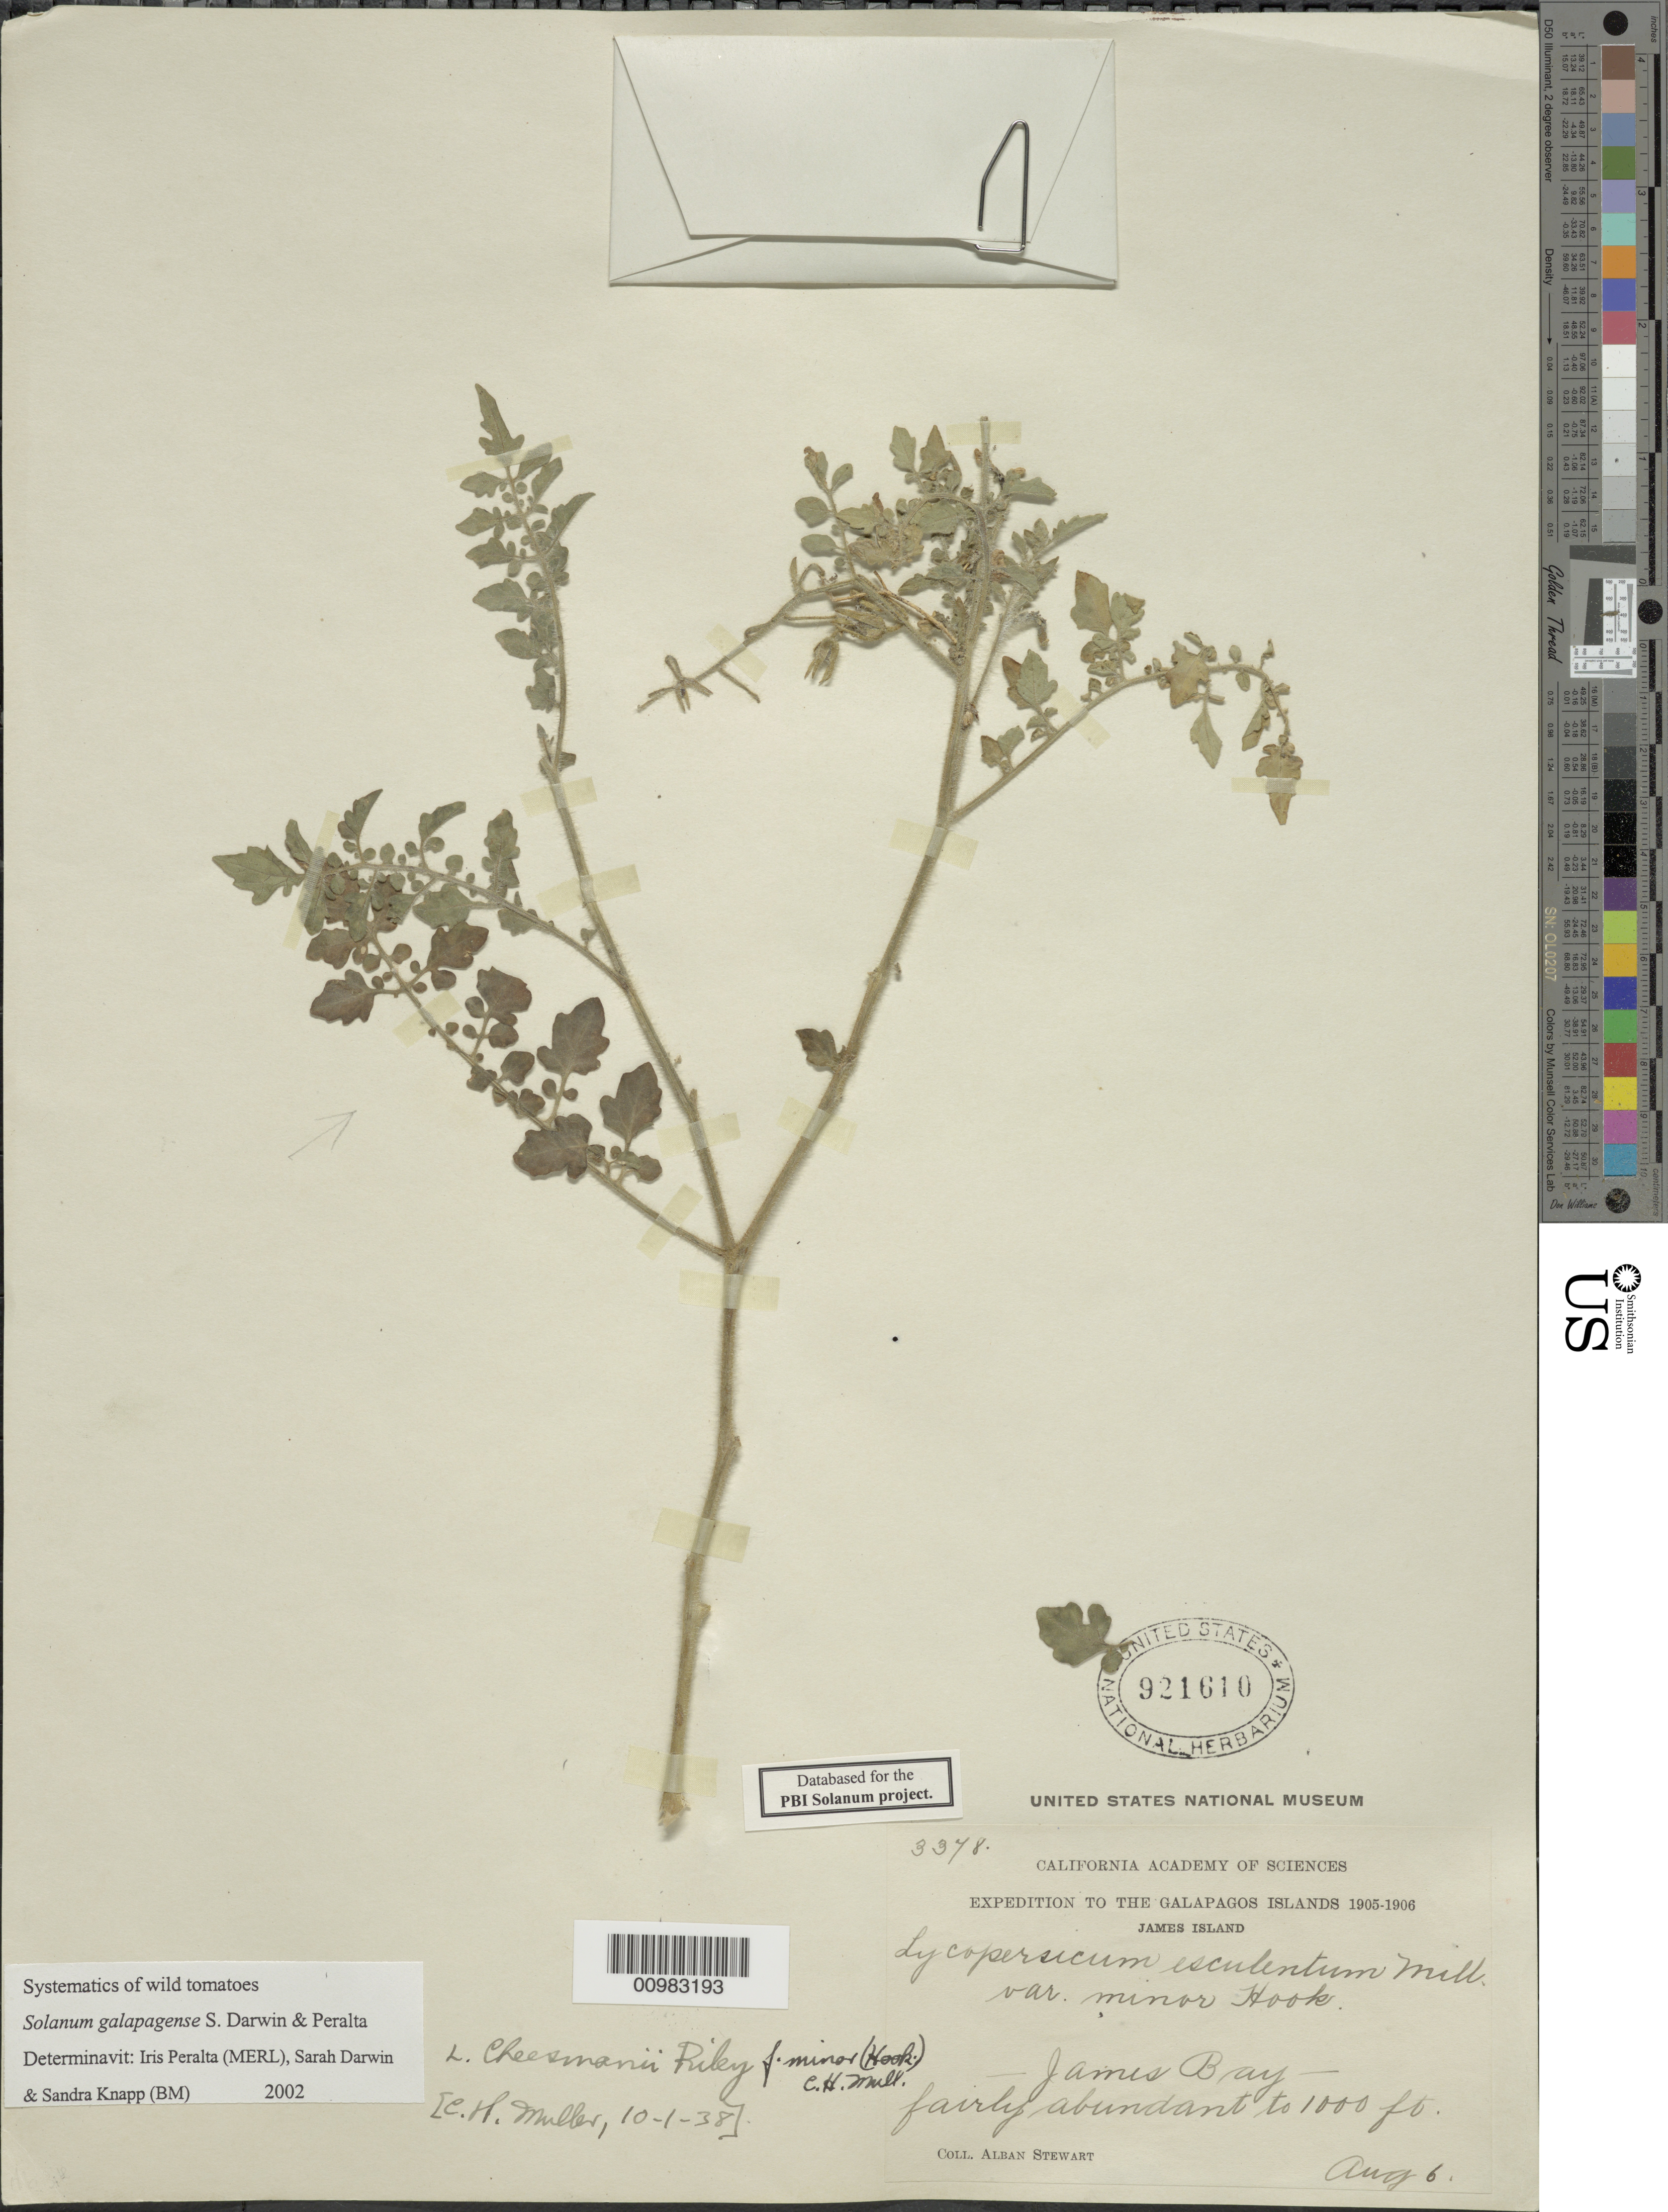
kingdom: Plantae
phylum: Tracheophyta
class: Magnoliopsida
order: Solanales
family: Solanaceae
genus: Solanum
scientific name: Solanum galapagense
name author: S.C.Darwin & Peralta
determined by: Peralta, Iris E.; Knapp, S. D.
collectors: A. Stewart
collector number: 3378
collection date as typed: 6 Aug 1905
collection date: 1905-08-06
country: Ecuador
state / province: Colón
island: Santiago [James, San Salvador]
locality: James Bay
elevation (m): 300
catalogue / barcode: US 921610